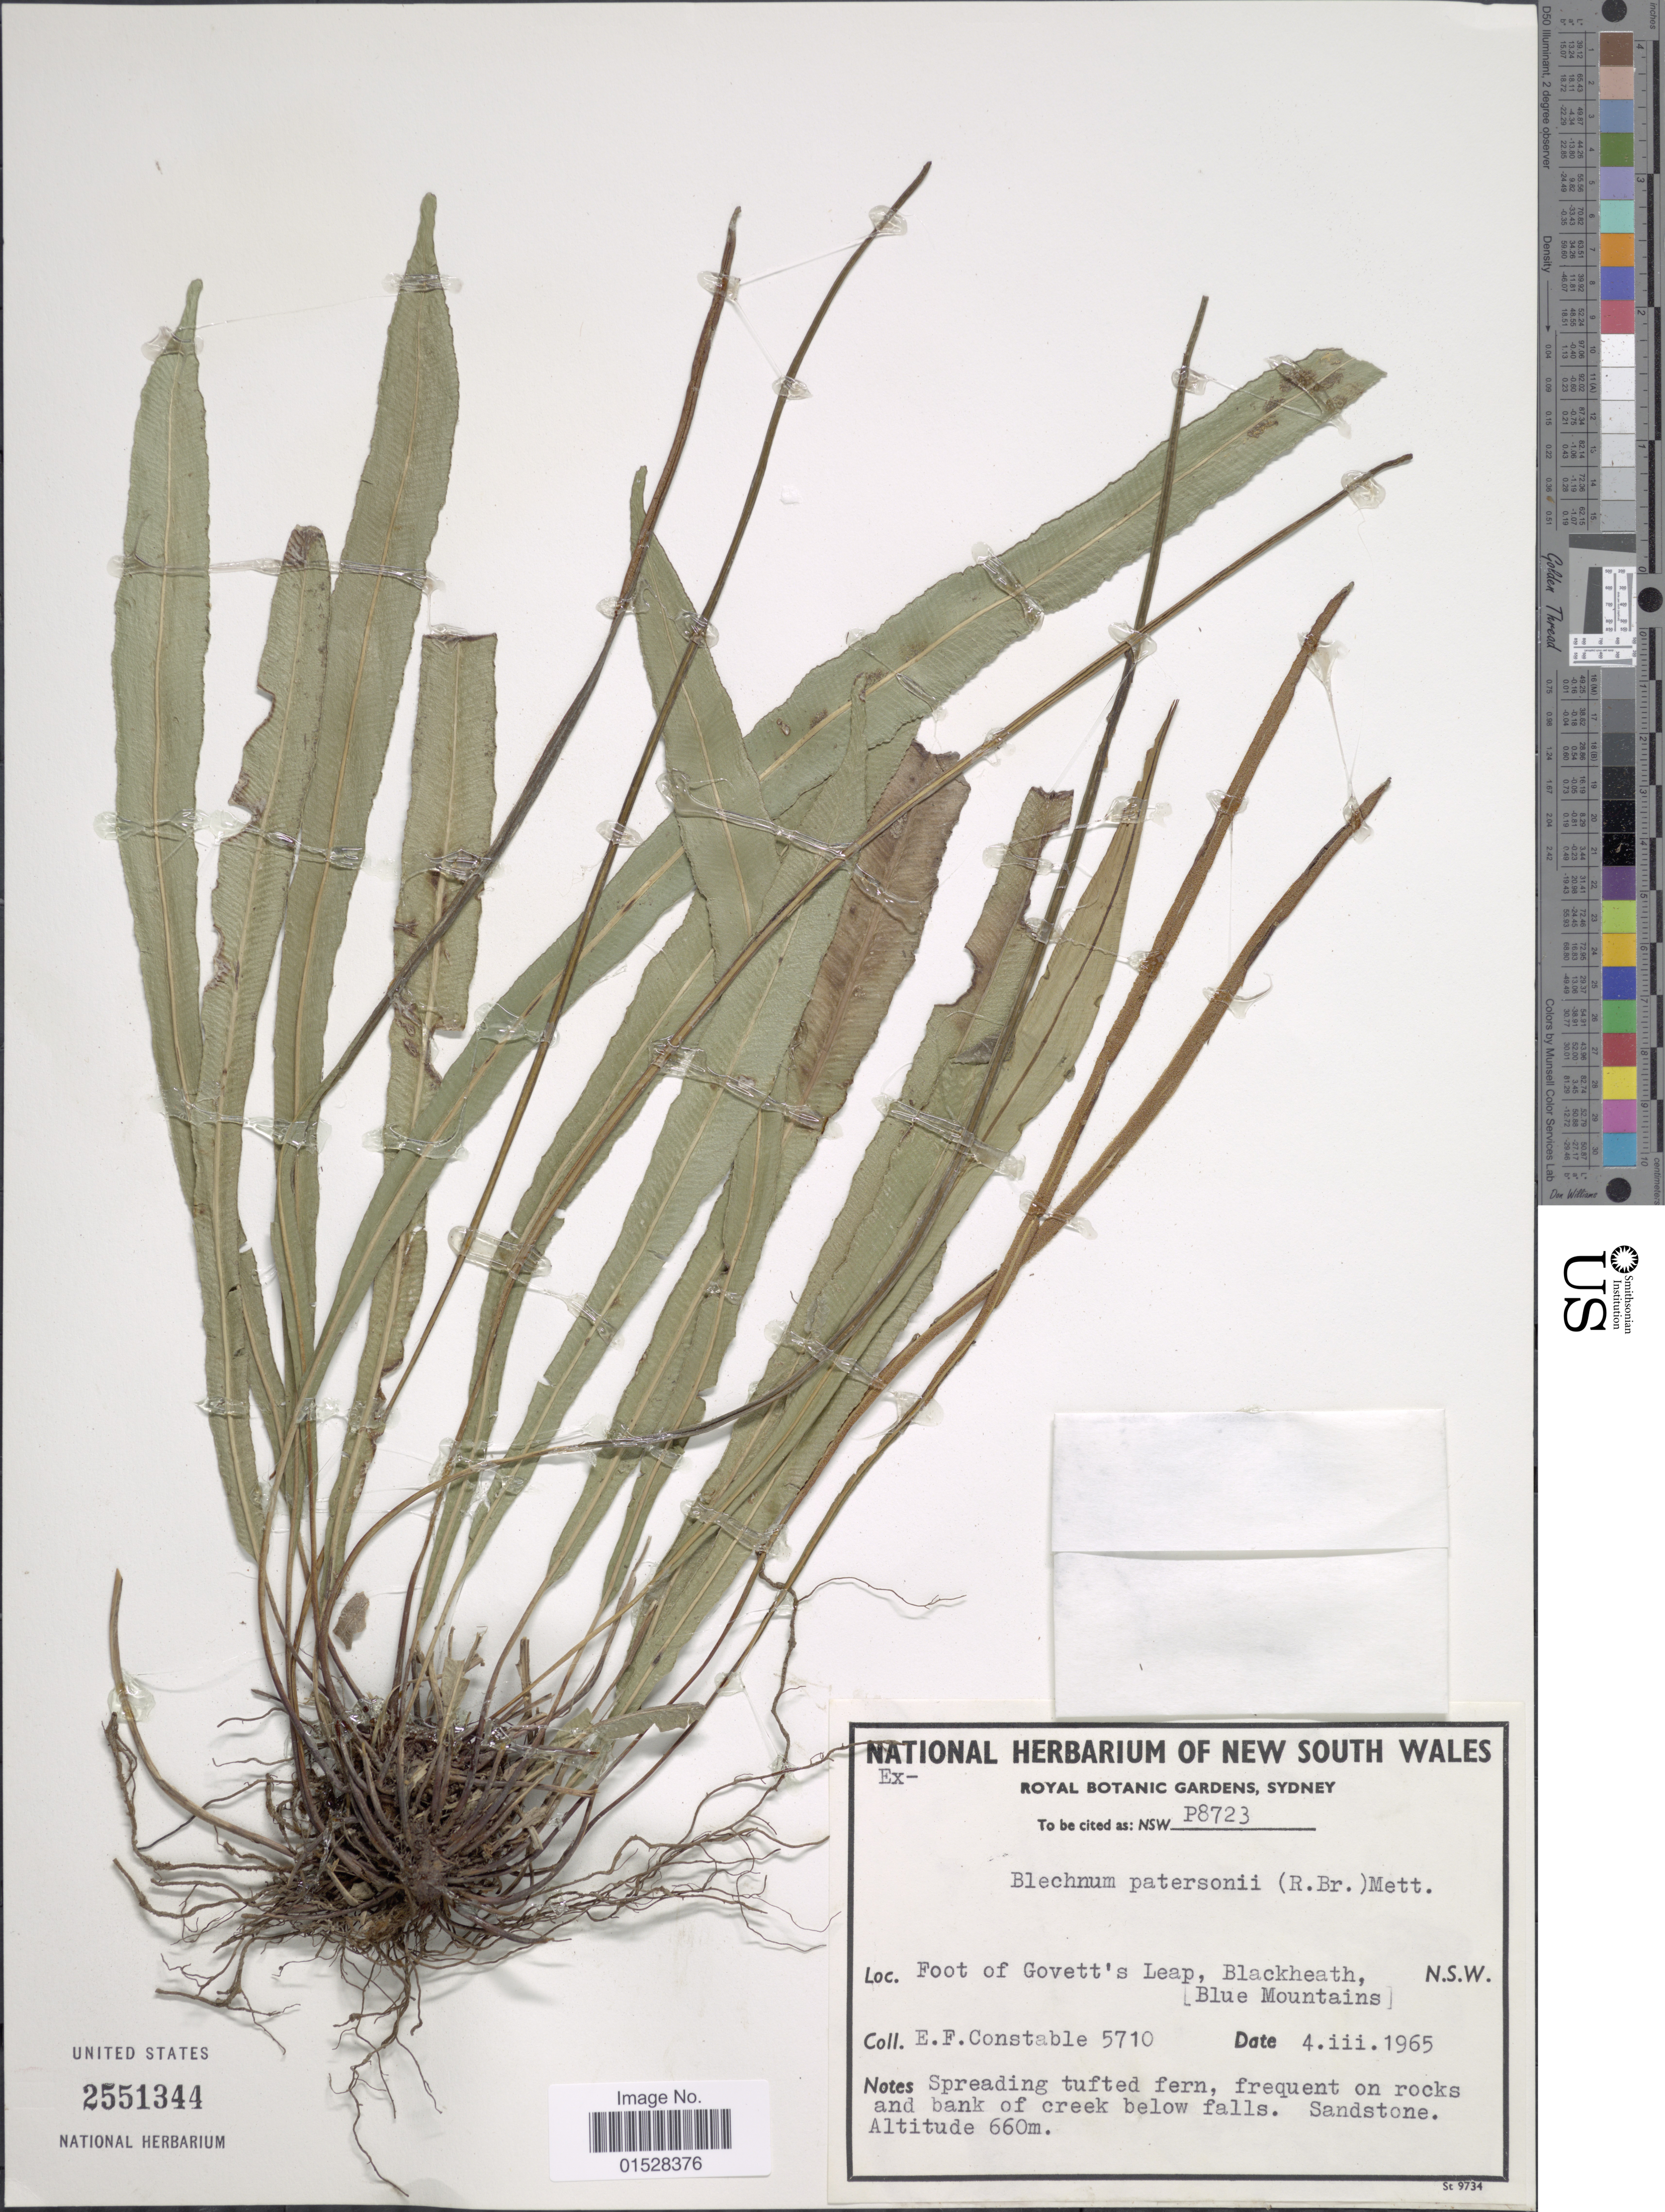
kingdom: Plantae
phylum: Tracheophyta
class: Polypodiopsida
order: Polypodiales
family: Blechnaceae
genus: Blechnum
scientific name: Blechnum patersonii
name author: (R. Br.) Mett.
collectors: E. F. Constable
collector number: P8723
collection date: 1965-03-04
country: Australia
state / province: New South Wales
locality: Foot of Govett's Leap, Blackheath, (Blue Mountains).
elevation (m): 660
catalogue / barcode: US 2551344